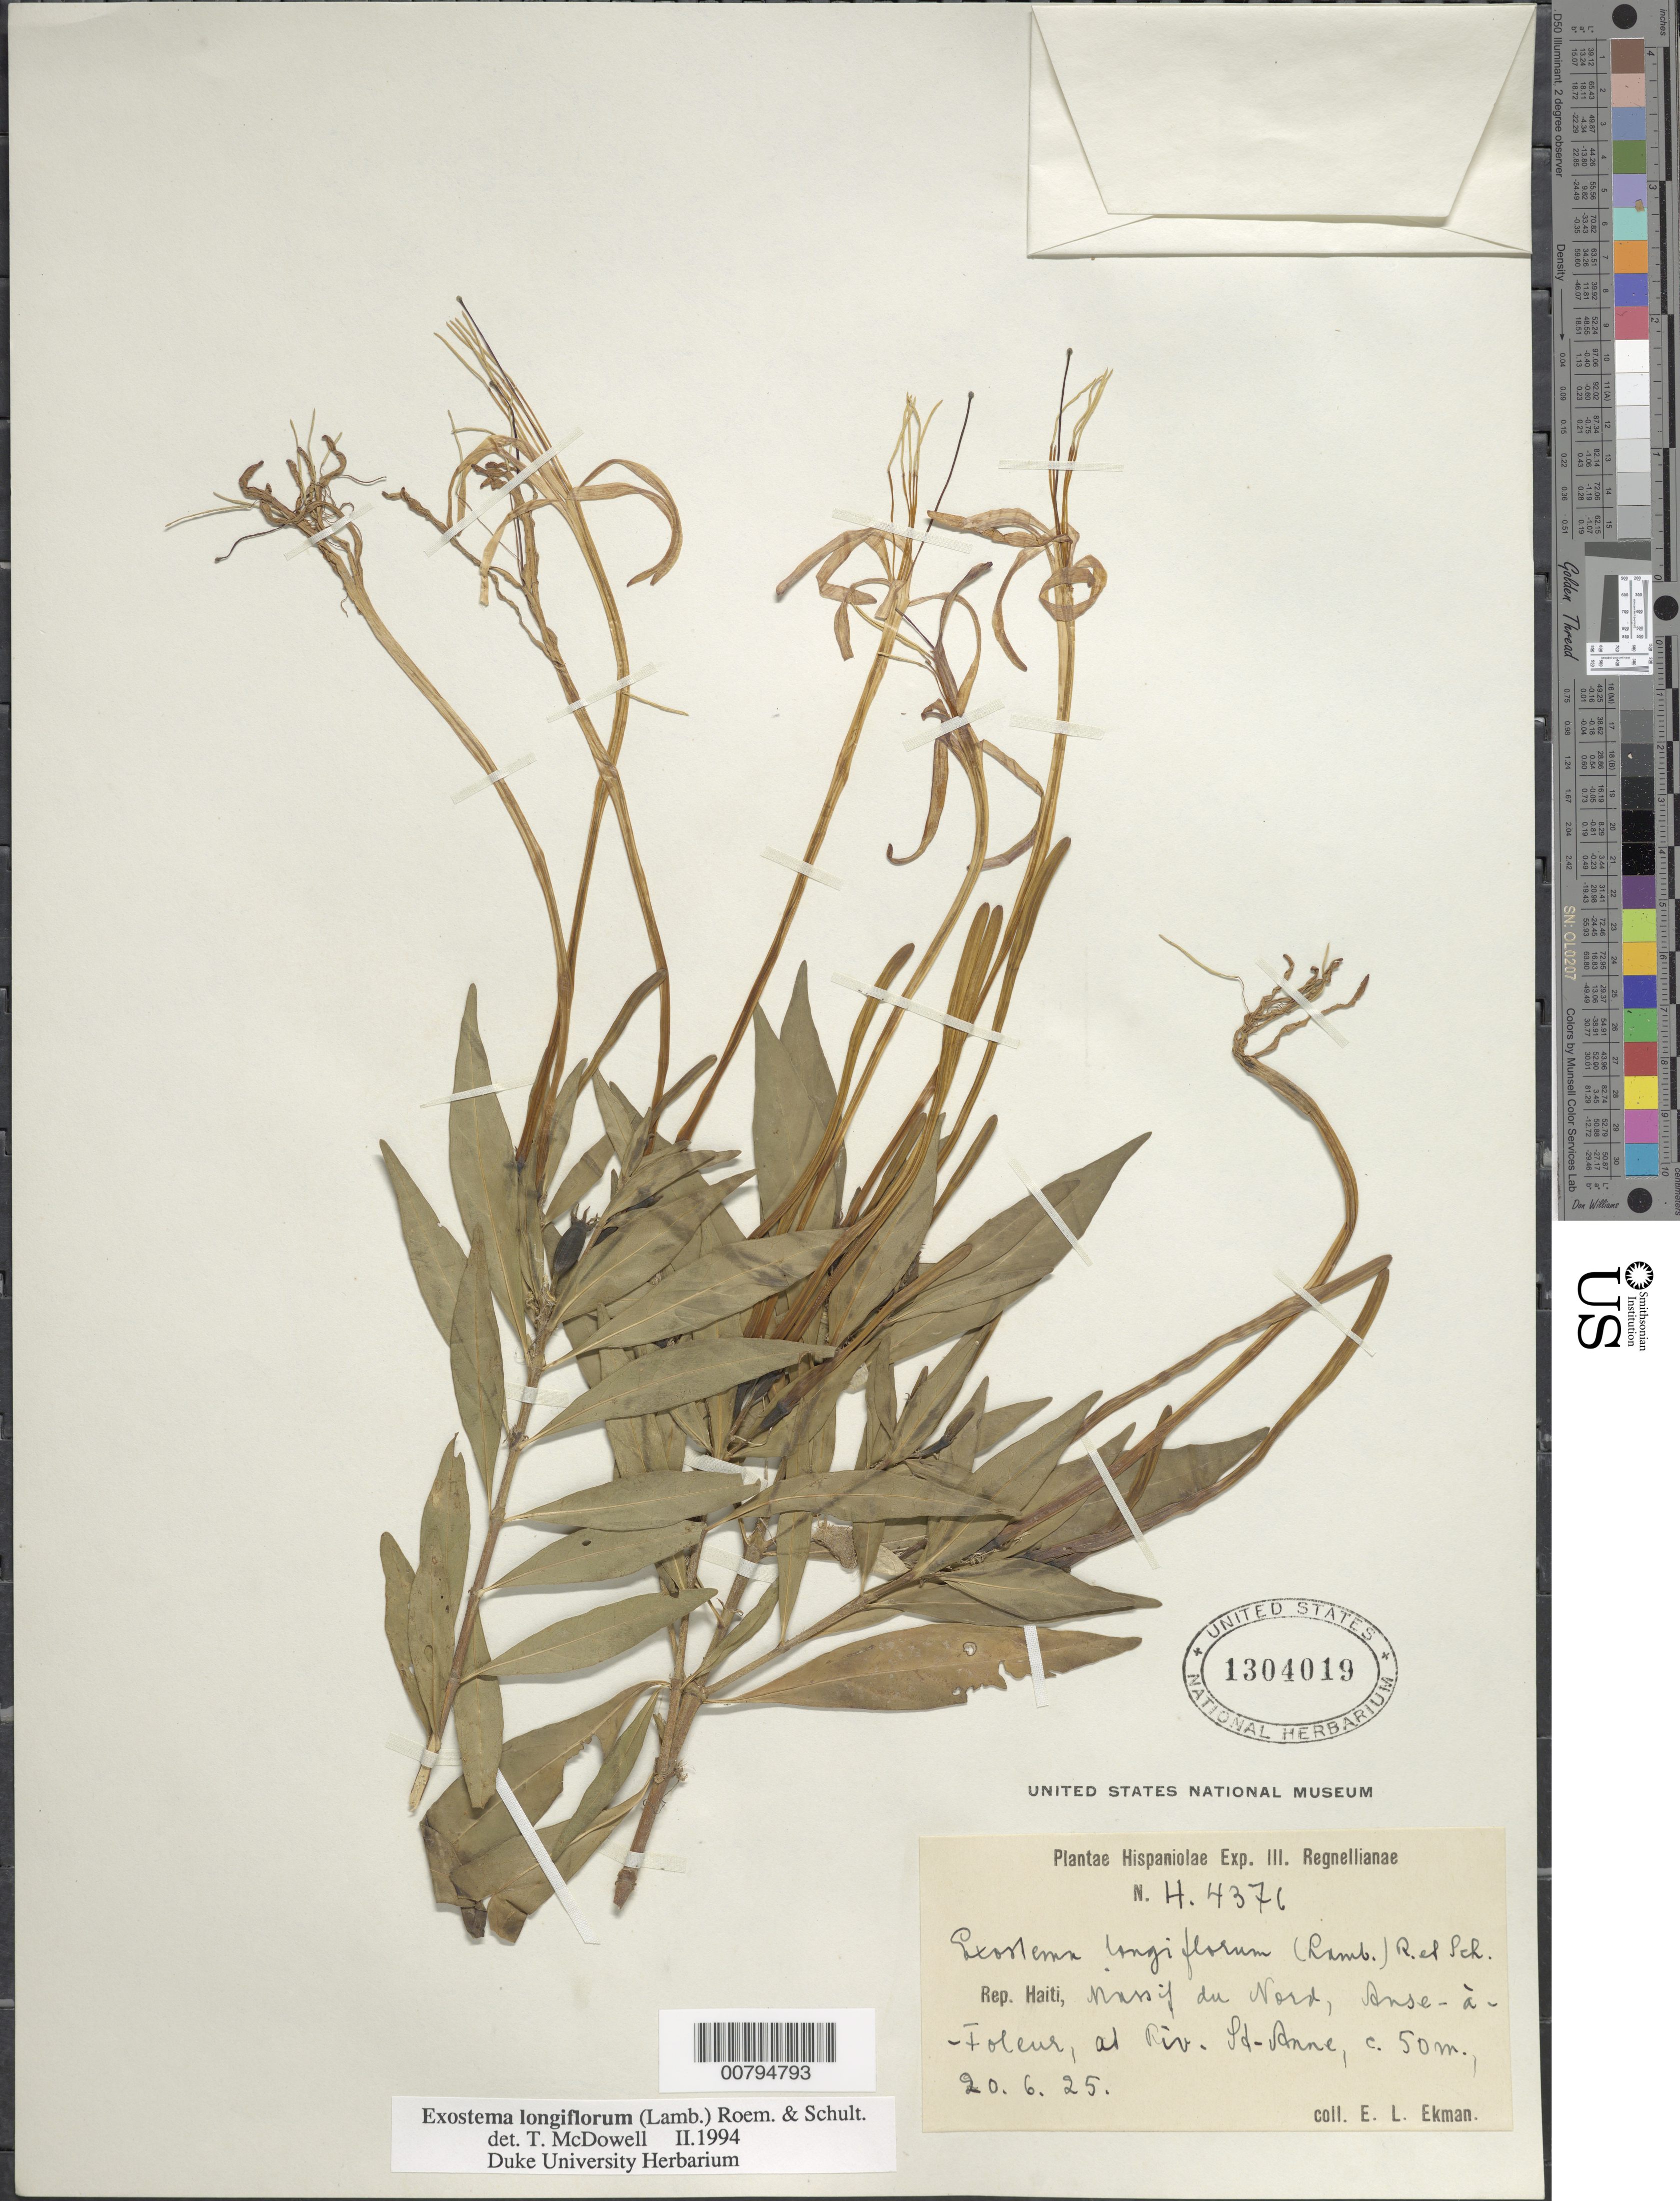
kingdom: Plantae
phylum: Tracheophyta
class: Magnoliopsida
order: Gentianales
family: Rubiaceae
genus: Exostema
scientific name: Exostema longiflorum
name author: (Lamb.) Roem. & Schult.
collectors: E. L. Ekman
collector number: H 4376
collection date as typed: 20 Jun 1925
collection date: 1925-06-20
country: Haiti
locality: Massif du Nord, Sanse- a- Foleur, at Riv. St.- Anne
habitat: Near river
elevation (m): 50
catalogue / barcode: US 1304019